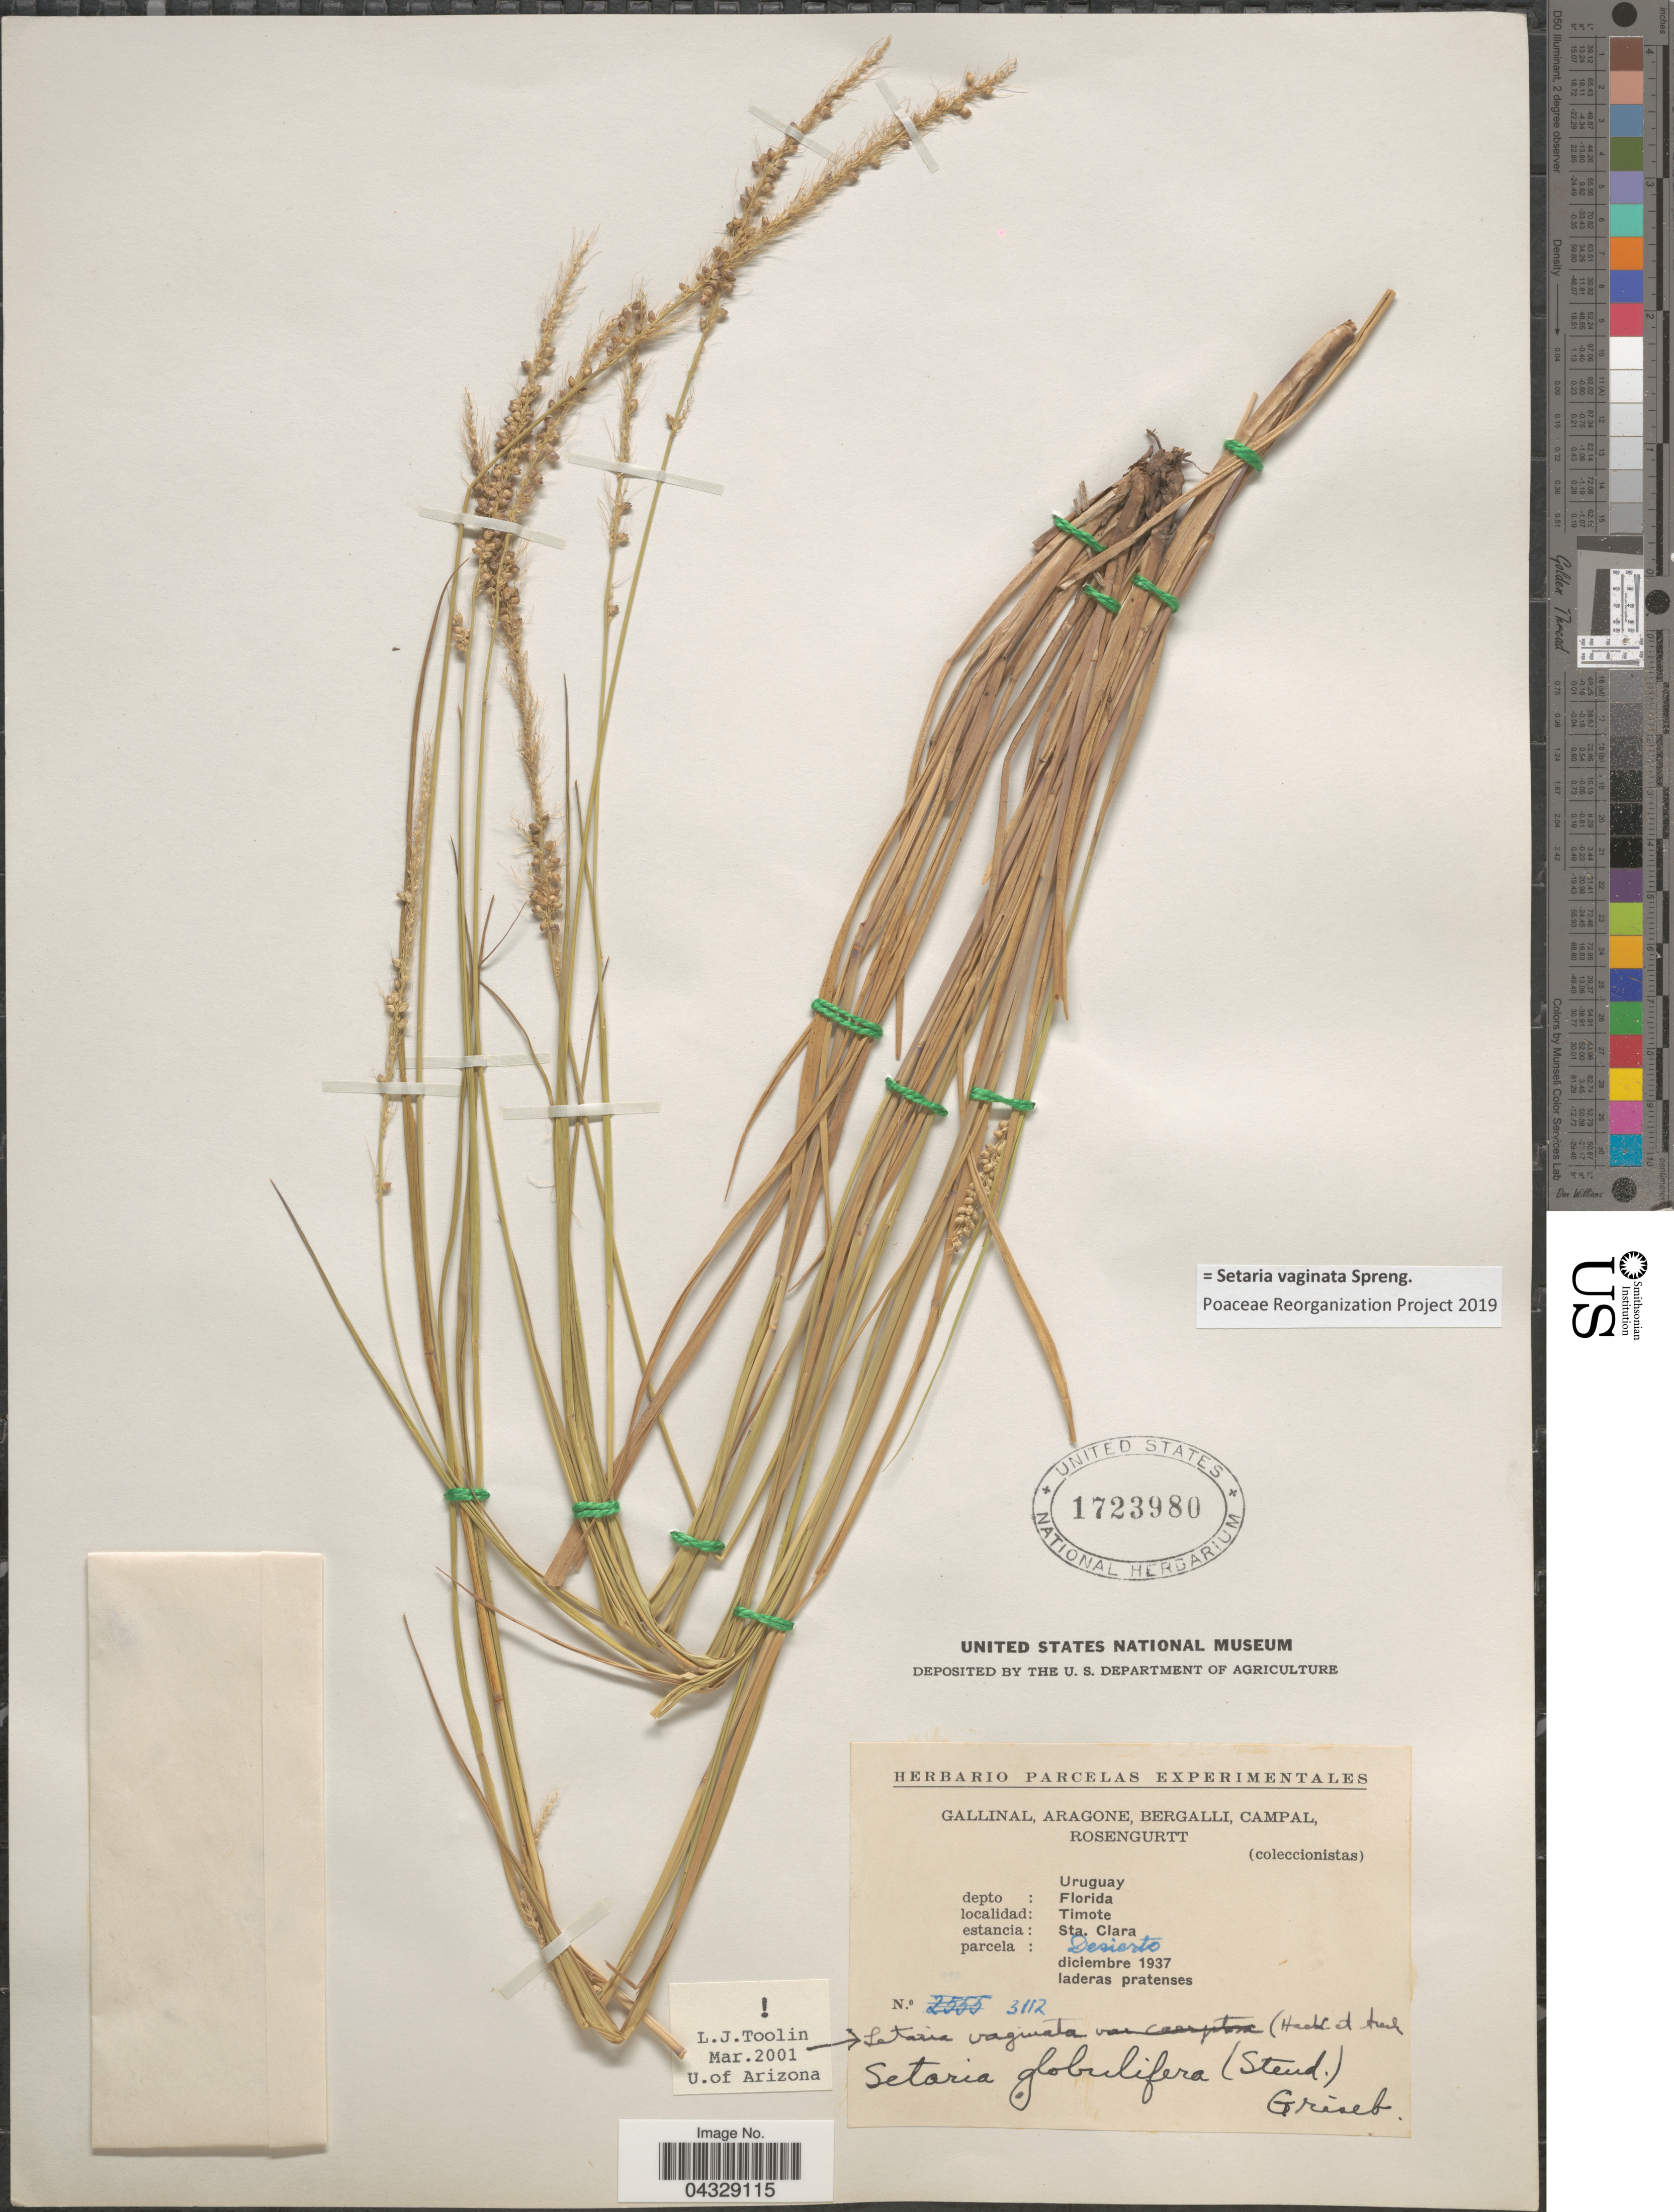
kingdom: Plantae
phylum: Tracheophyta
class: Liliopsida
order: Poales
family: Poaceae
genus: Setaria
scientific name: Setaria vaginata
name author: Spreng.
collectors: -. Gallinal, -- Aragone, -- Bergalli, -- Campal & Rosengurtt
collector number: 3112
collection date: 1937-12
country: Uruguay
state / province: Florida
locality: Depto: Florida. Timote. Estancia: Sta. Clara. Parcela: Desierto.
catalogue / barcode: US 1723980